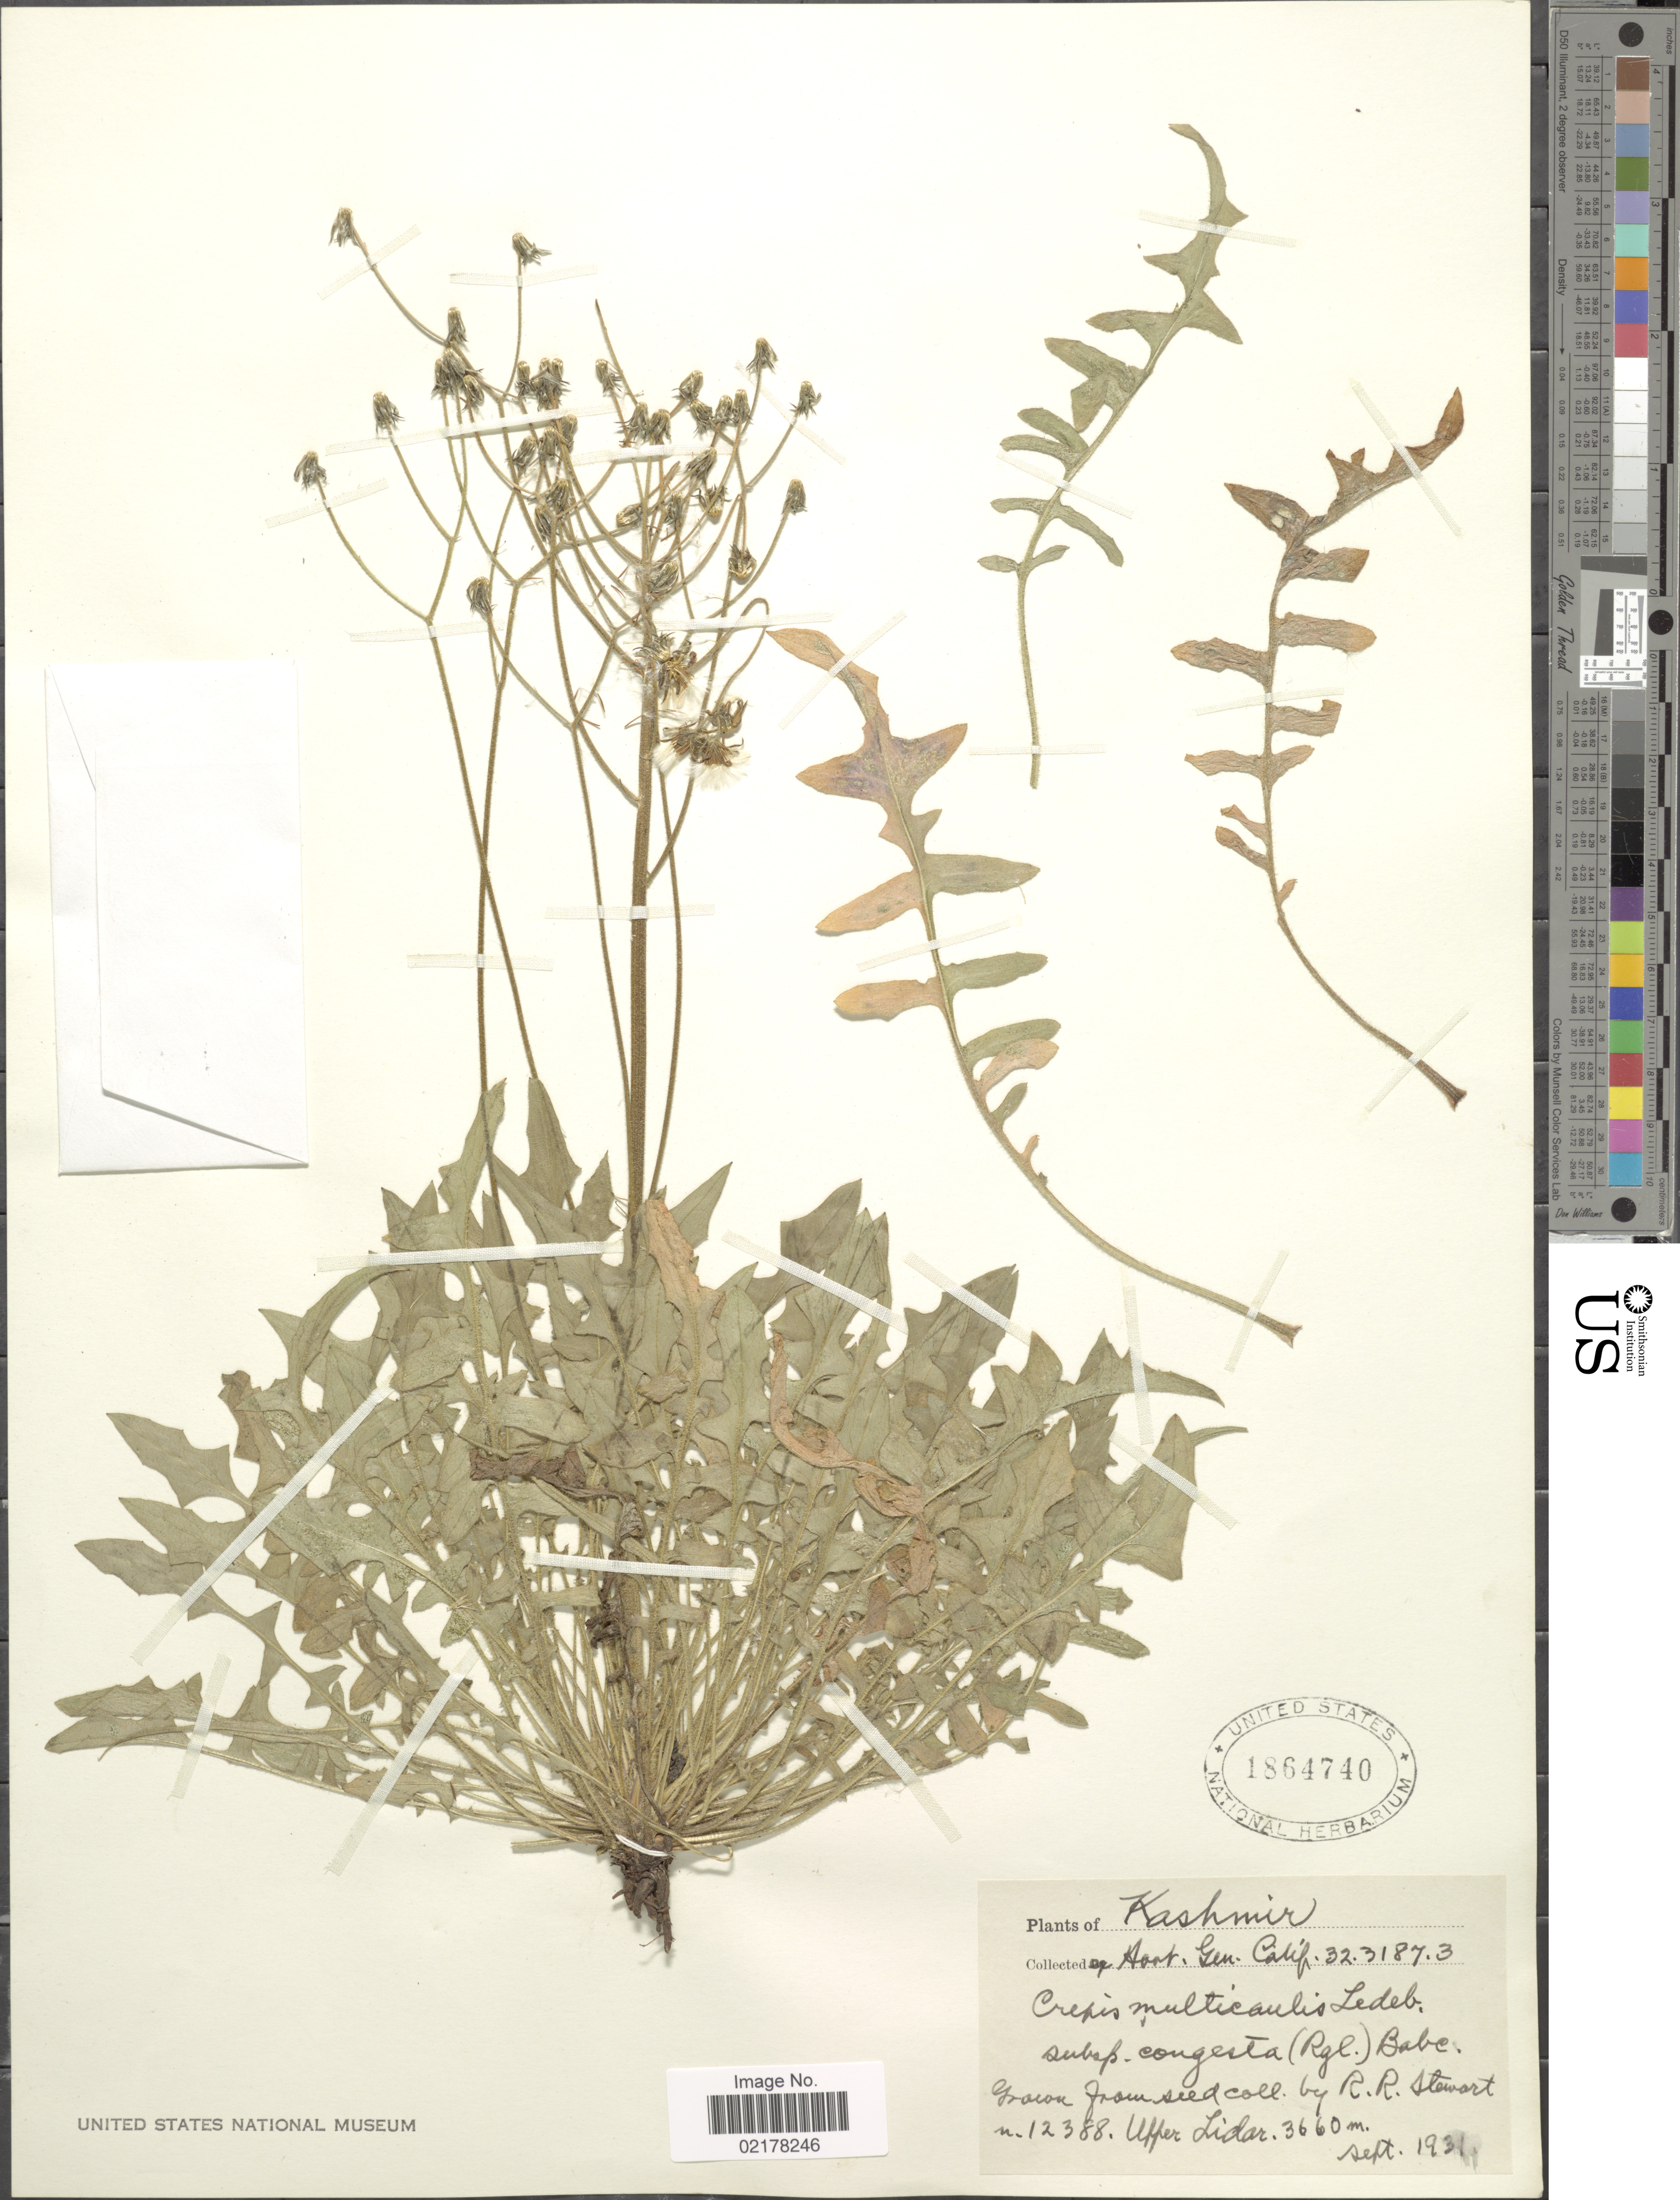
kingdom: Plantae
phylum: Tracheophyta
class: Magnoliopsida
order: Asterales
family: Asteraceae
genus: Crepis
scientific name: Crepis multicaulis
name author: Ledeb.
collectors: R. R. Stewart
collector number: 12388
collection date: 1931-09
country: India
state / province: Jammu and Kashmir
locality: Kashmir. Upper Lidar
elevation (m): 3660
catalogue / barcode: US 1864740